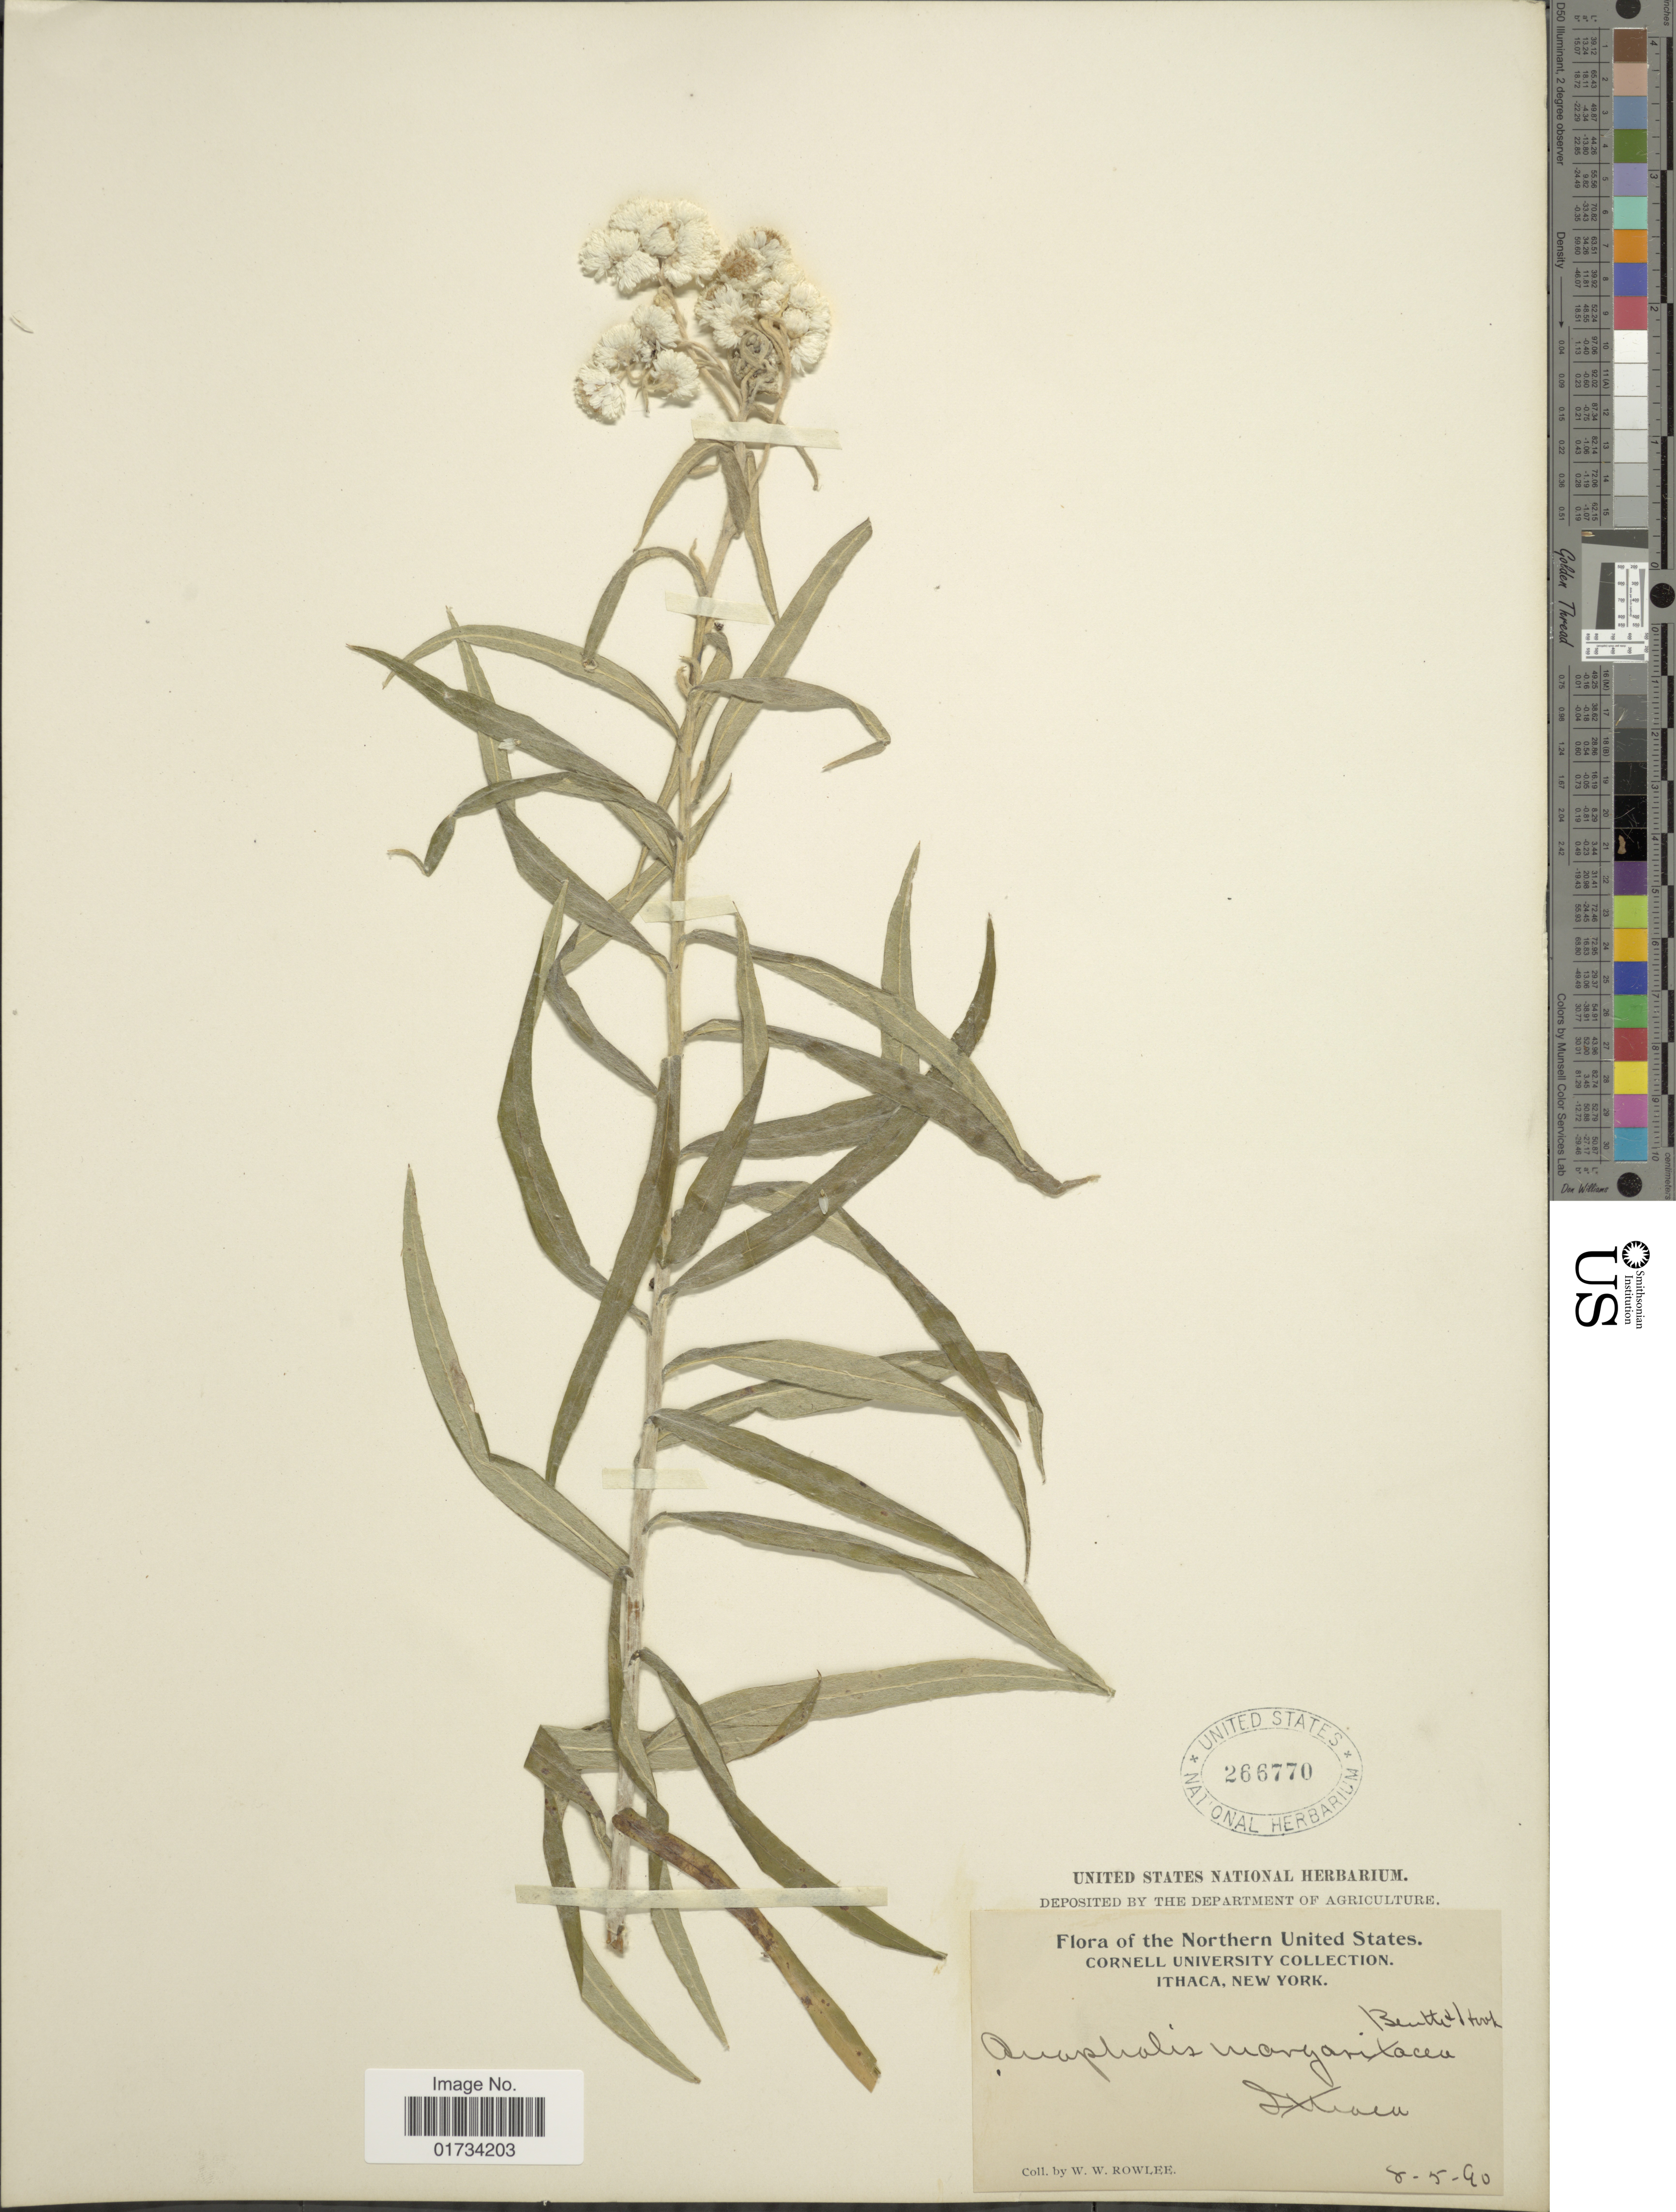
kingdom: Plantae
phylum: Tracheophyta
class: Magnoliopsida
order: Asterales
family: Asteraceae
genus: Anaphalis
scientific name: Anaphalis margaritacea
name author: (L.) Benth. & Hook. f.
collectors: W. W. Rowlee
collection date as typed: Transcribed d/m/y: 5/8/90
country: United States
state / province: New York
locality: Northern United States, Ithaca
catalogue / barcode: US 266770